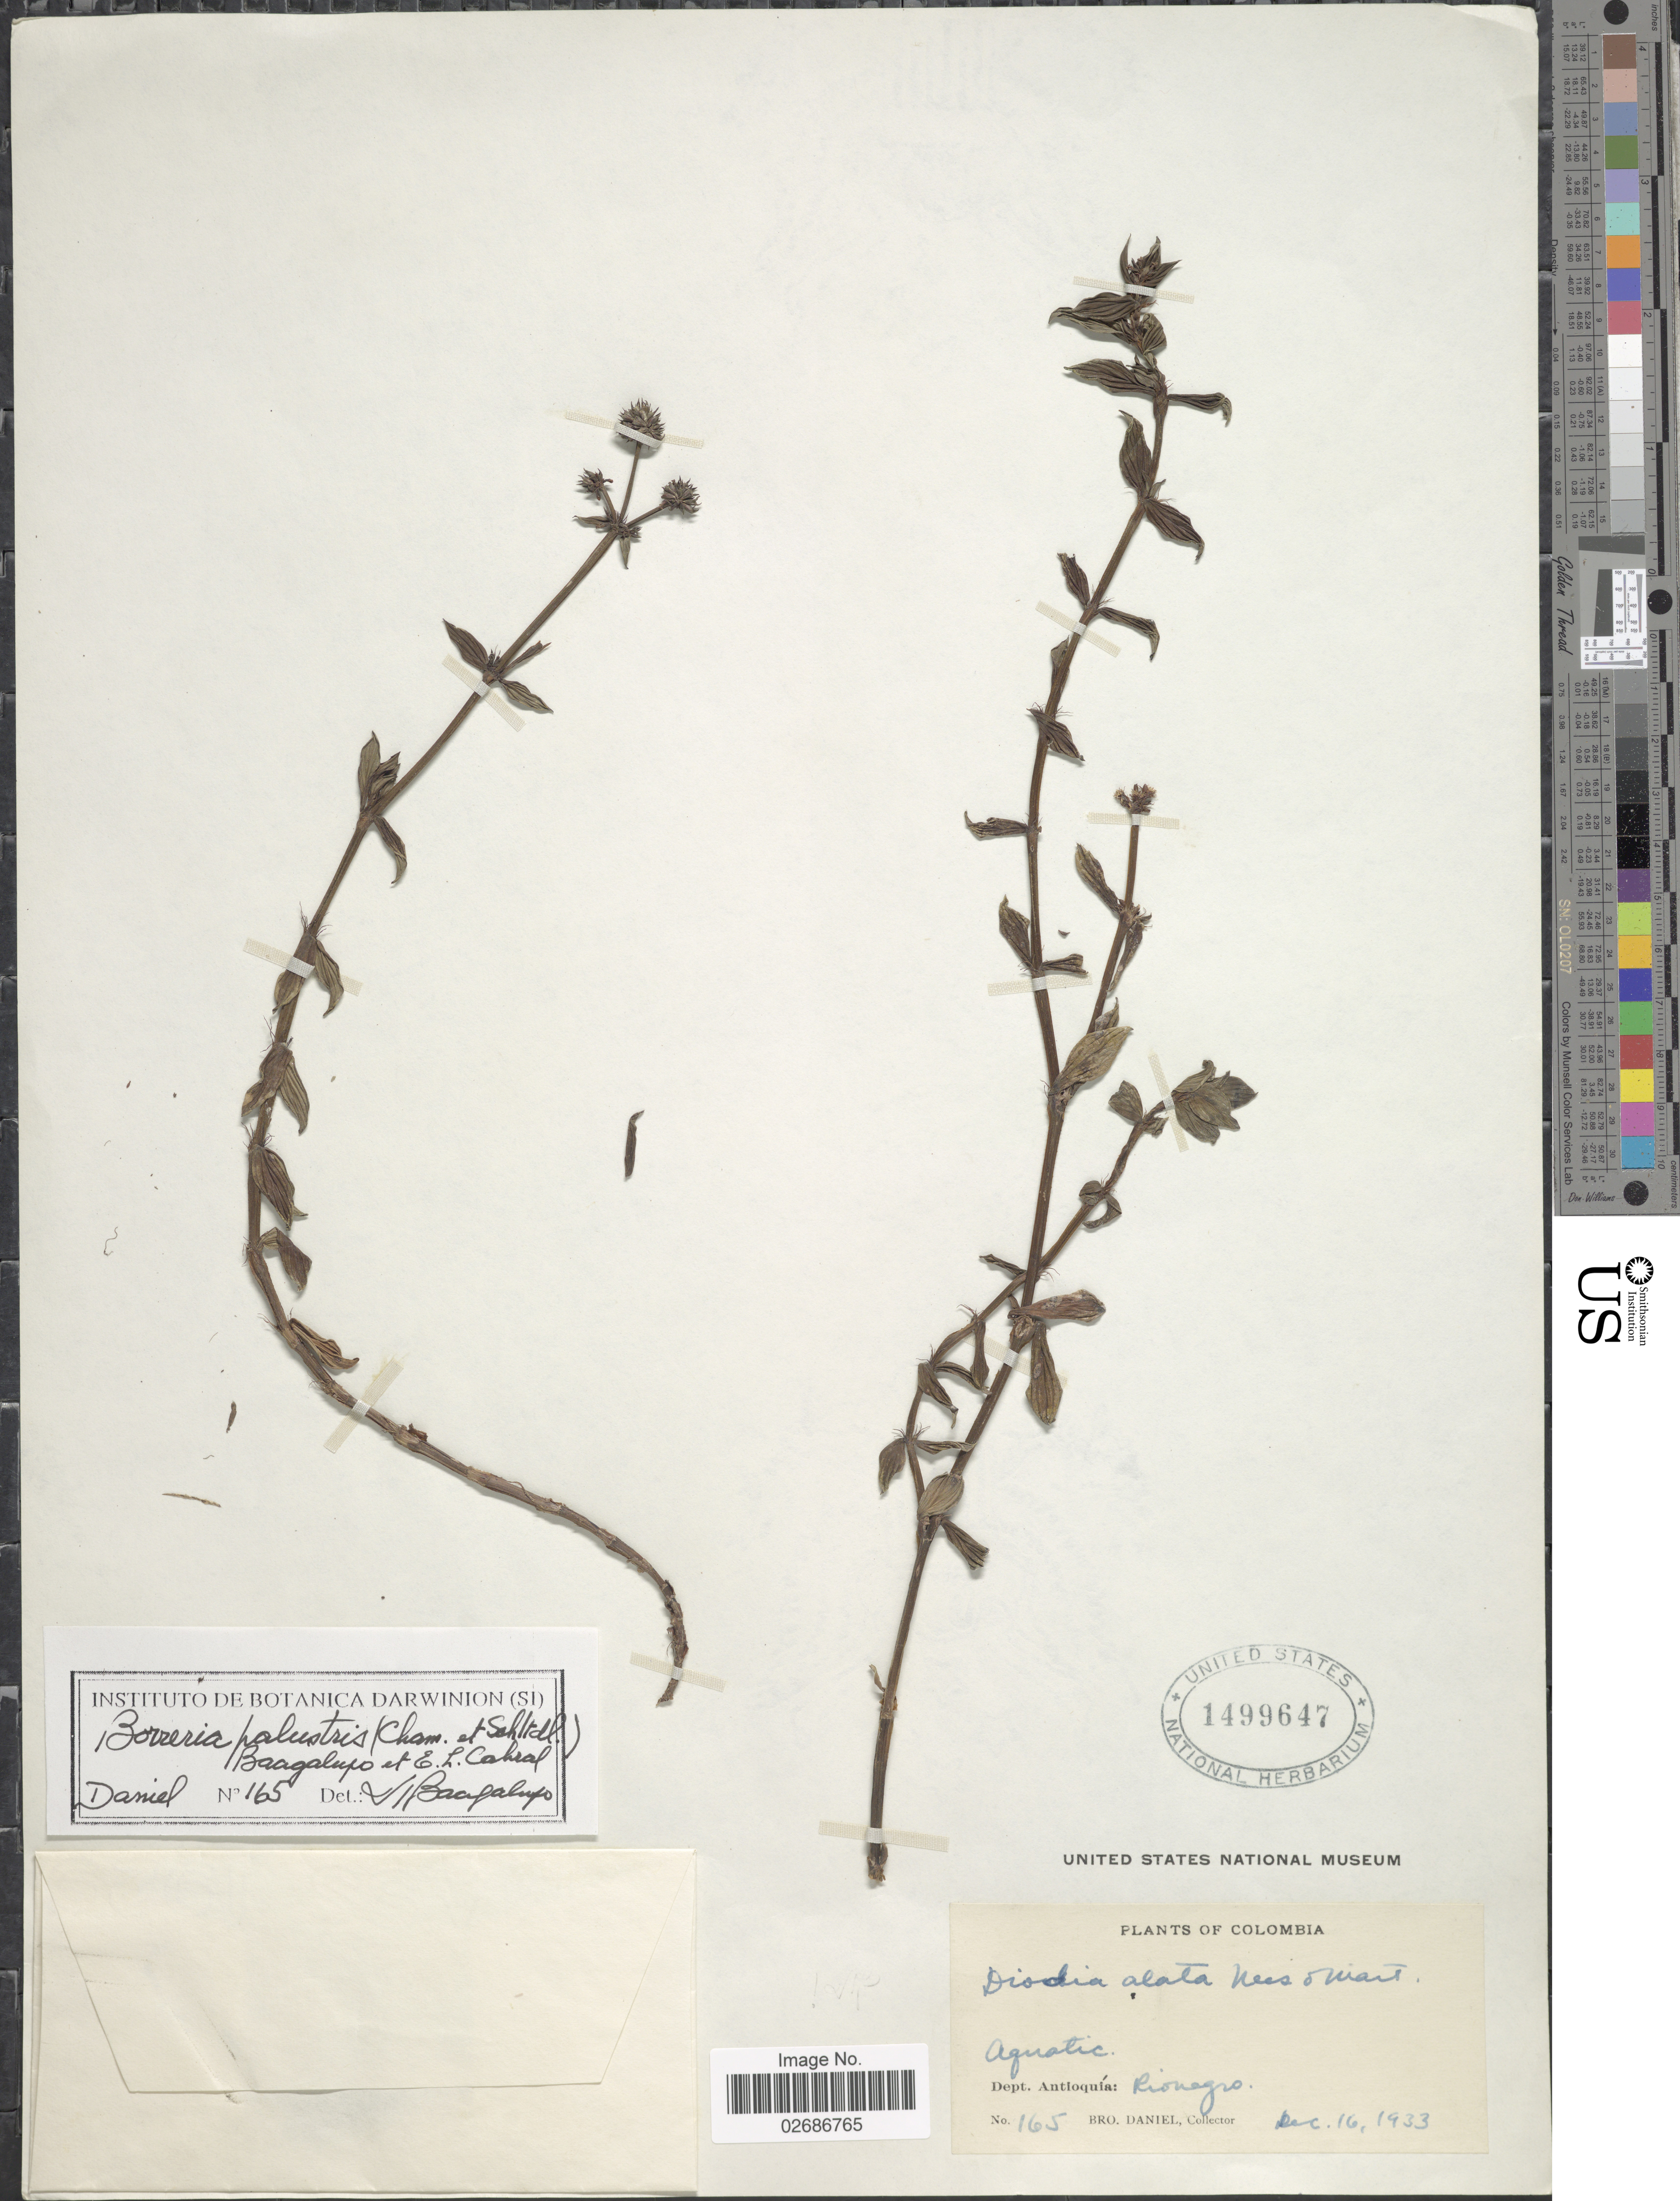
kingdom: Plantae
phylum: Tracheophyta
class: Magnoliopsida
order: Gentianales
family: Rubiaceae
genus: Borreria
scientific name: Borreria palustris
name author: (Cham. & Schltdl.) Bacigalupo & E.L. Cabral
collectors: Bro. Daniel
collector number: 165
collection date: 1933-12-16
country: Colombia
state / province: Antioquia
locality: Aquatic. Rionegro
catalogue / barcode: US 1499647